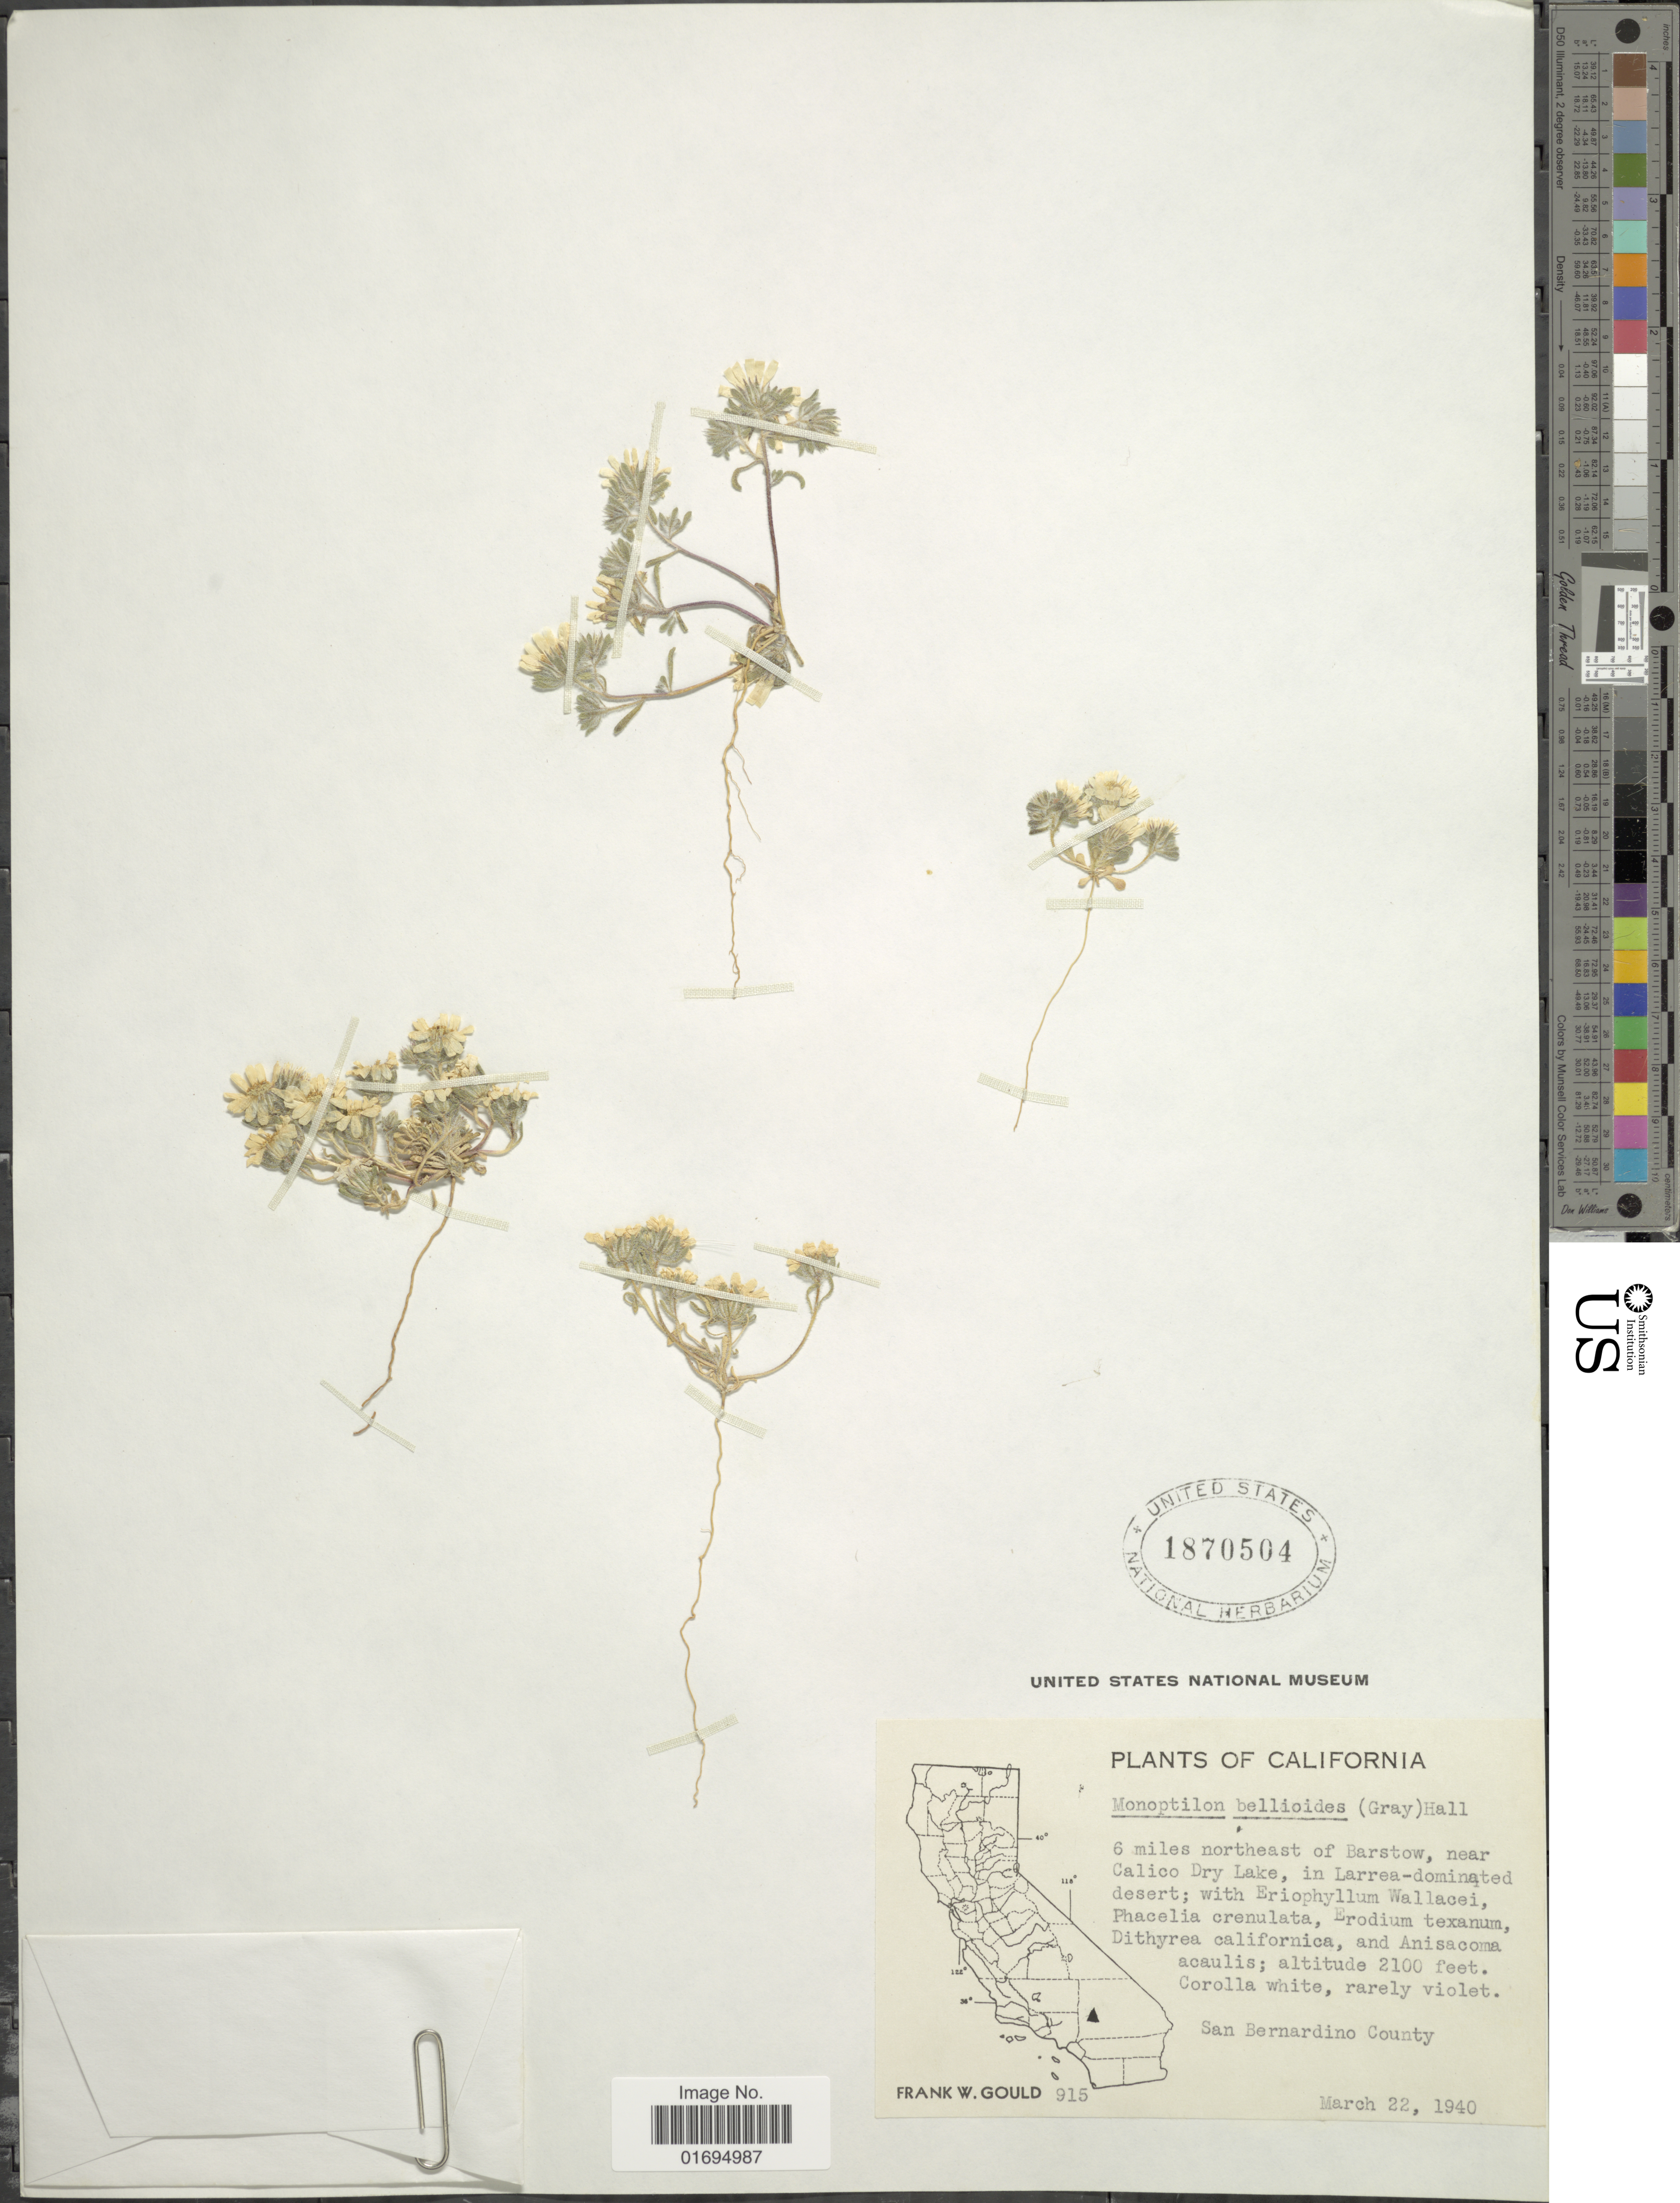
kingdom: Plantae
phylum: Tracheophyta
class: Magnoliopsida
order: Asterales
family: Asteraceae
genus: Monoptilon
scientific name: Monoptilon bellidiforme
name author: Torr. & A. Gray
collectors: F. W. Gould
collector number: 915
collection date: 1940-03-22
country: United States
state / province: California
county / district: San Bernardino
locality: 6 miles northeast of Barstow, near Calico Dry Lake, in Larrea-dominated desert, San Bernardino County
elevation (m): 640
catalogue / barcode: US 1870504